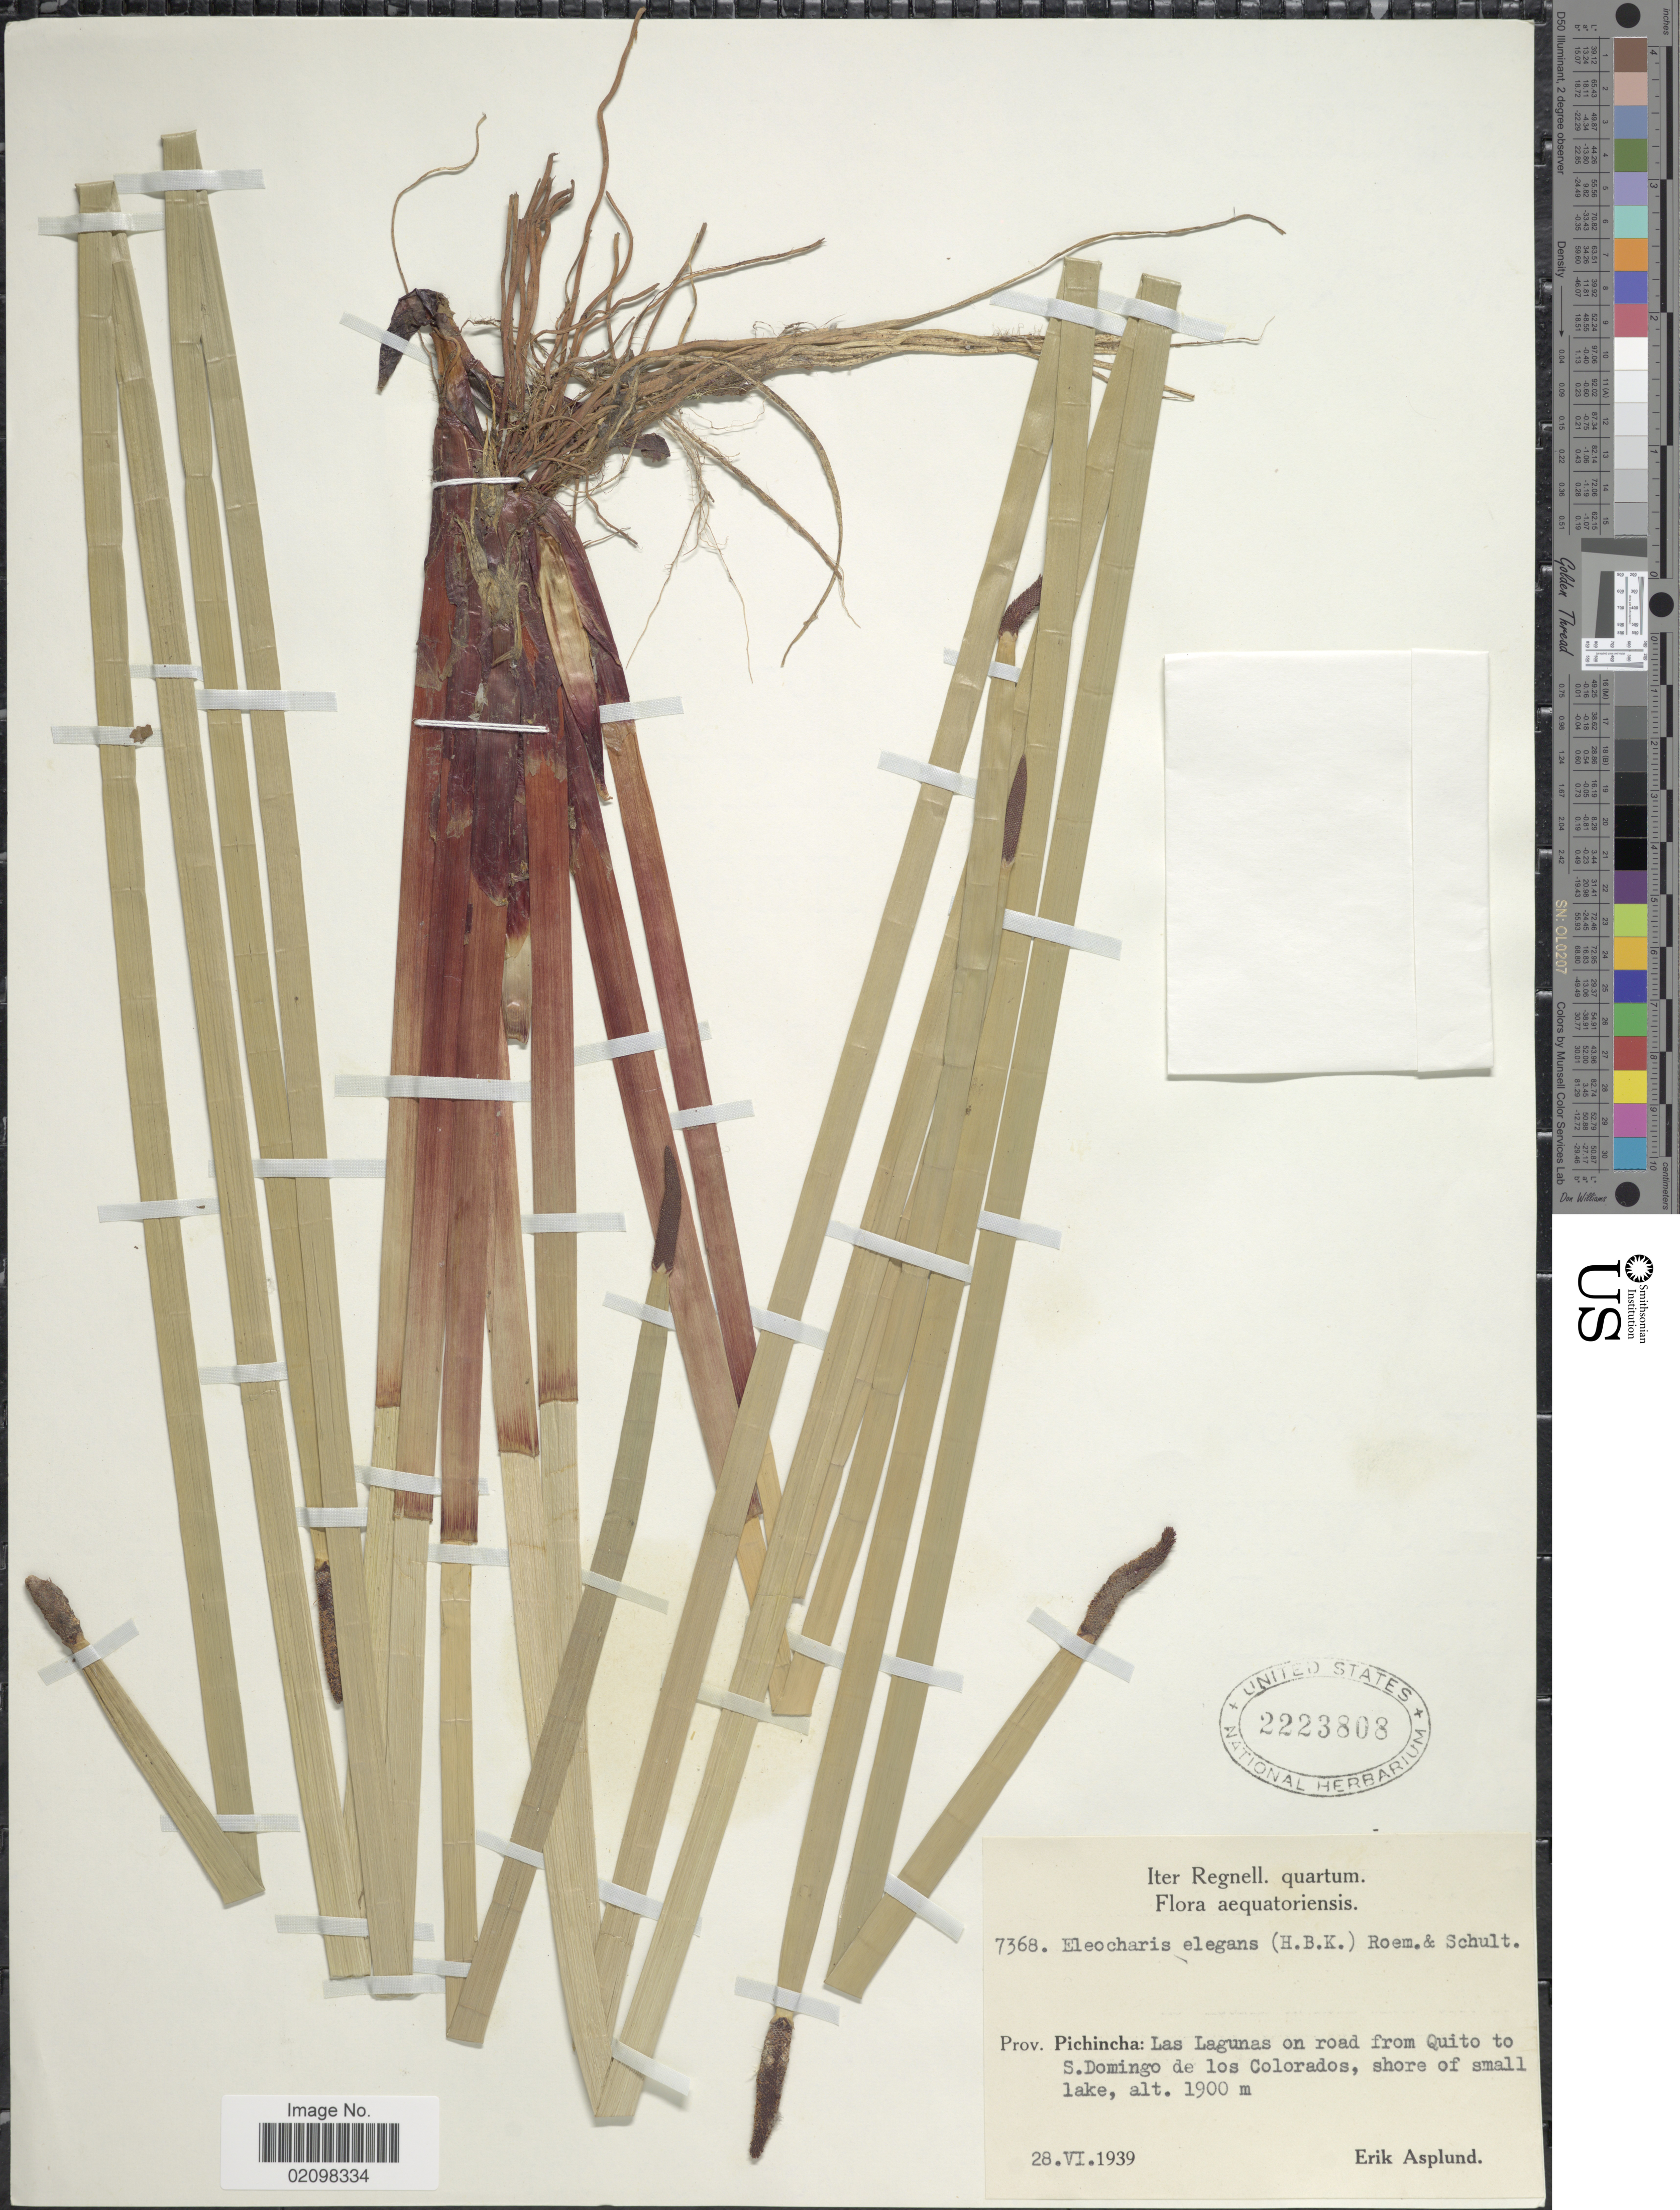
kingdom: Plantae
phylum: Tracheophyta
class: Liliopsida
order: Poales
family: Cyperaceae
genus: Eleocharis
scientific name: Eleocharis elegans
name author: (Kunth) Roem. & Schult.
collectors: E. Asplund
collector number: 7368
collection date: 1939-06-28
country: Ecuador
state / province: Pichincha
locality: Las Lagunas on road from Quito to S. Domingo de los Colorados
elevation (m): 1900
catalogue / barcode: US 2223808